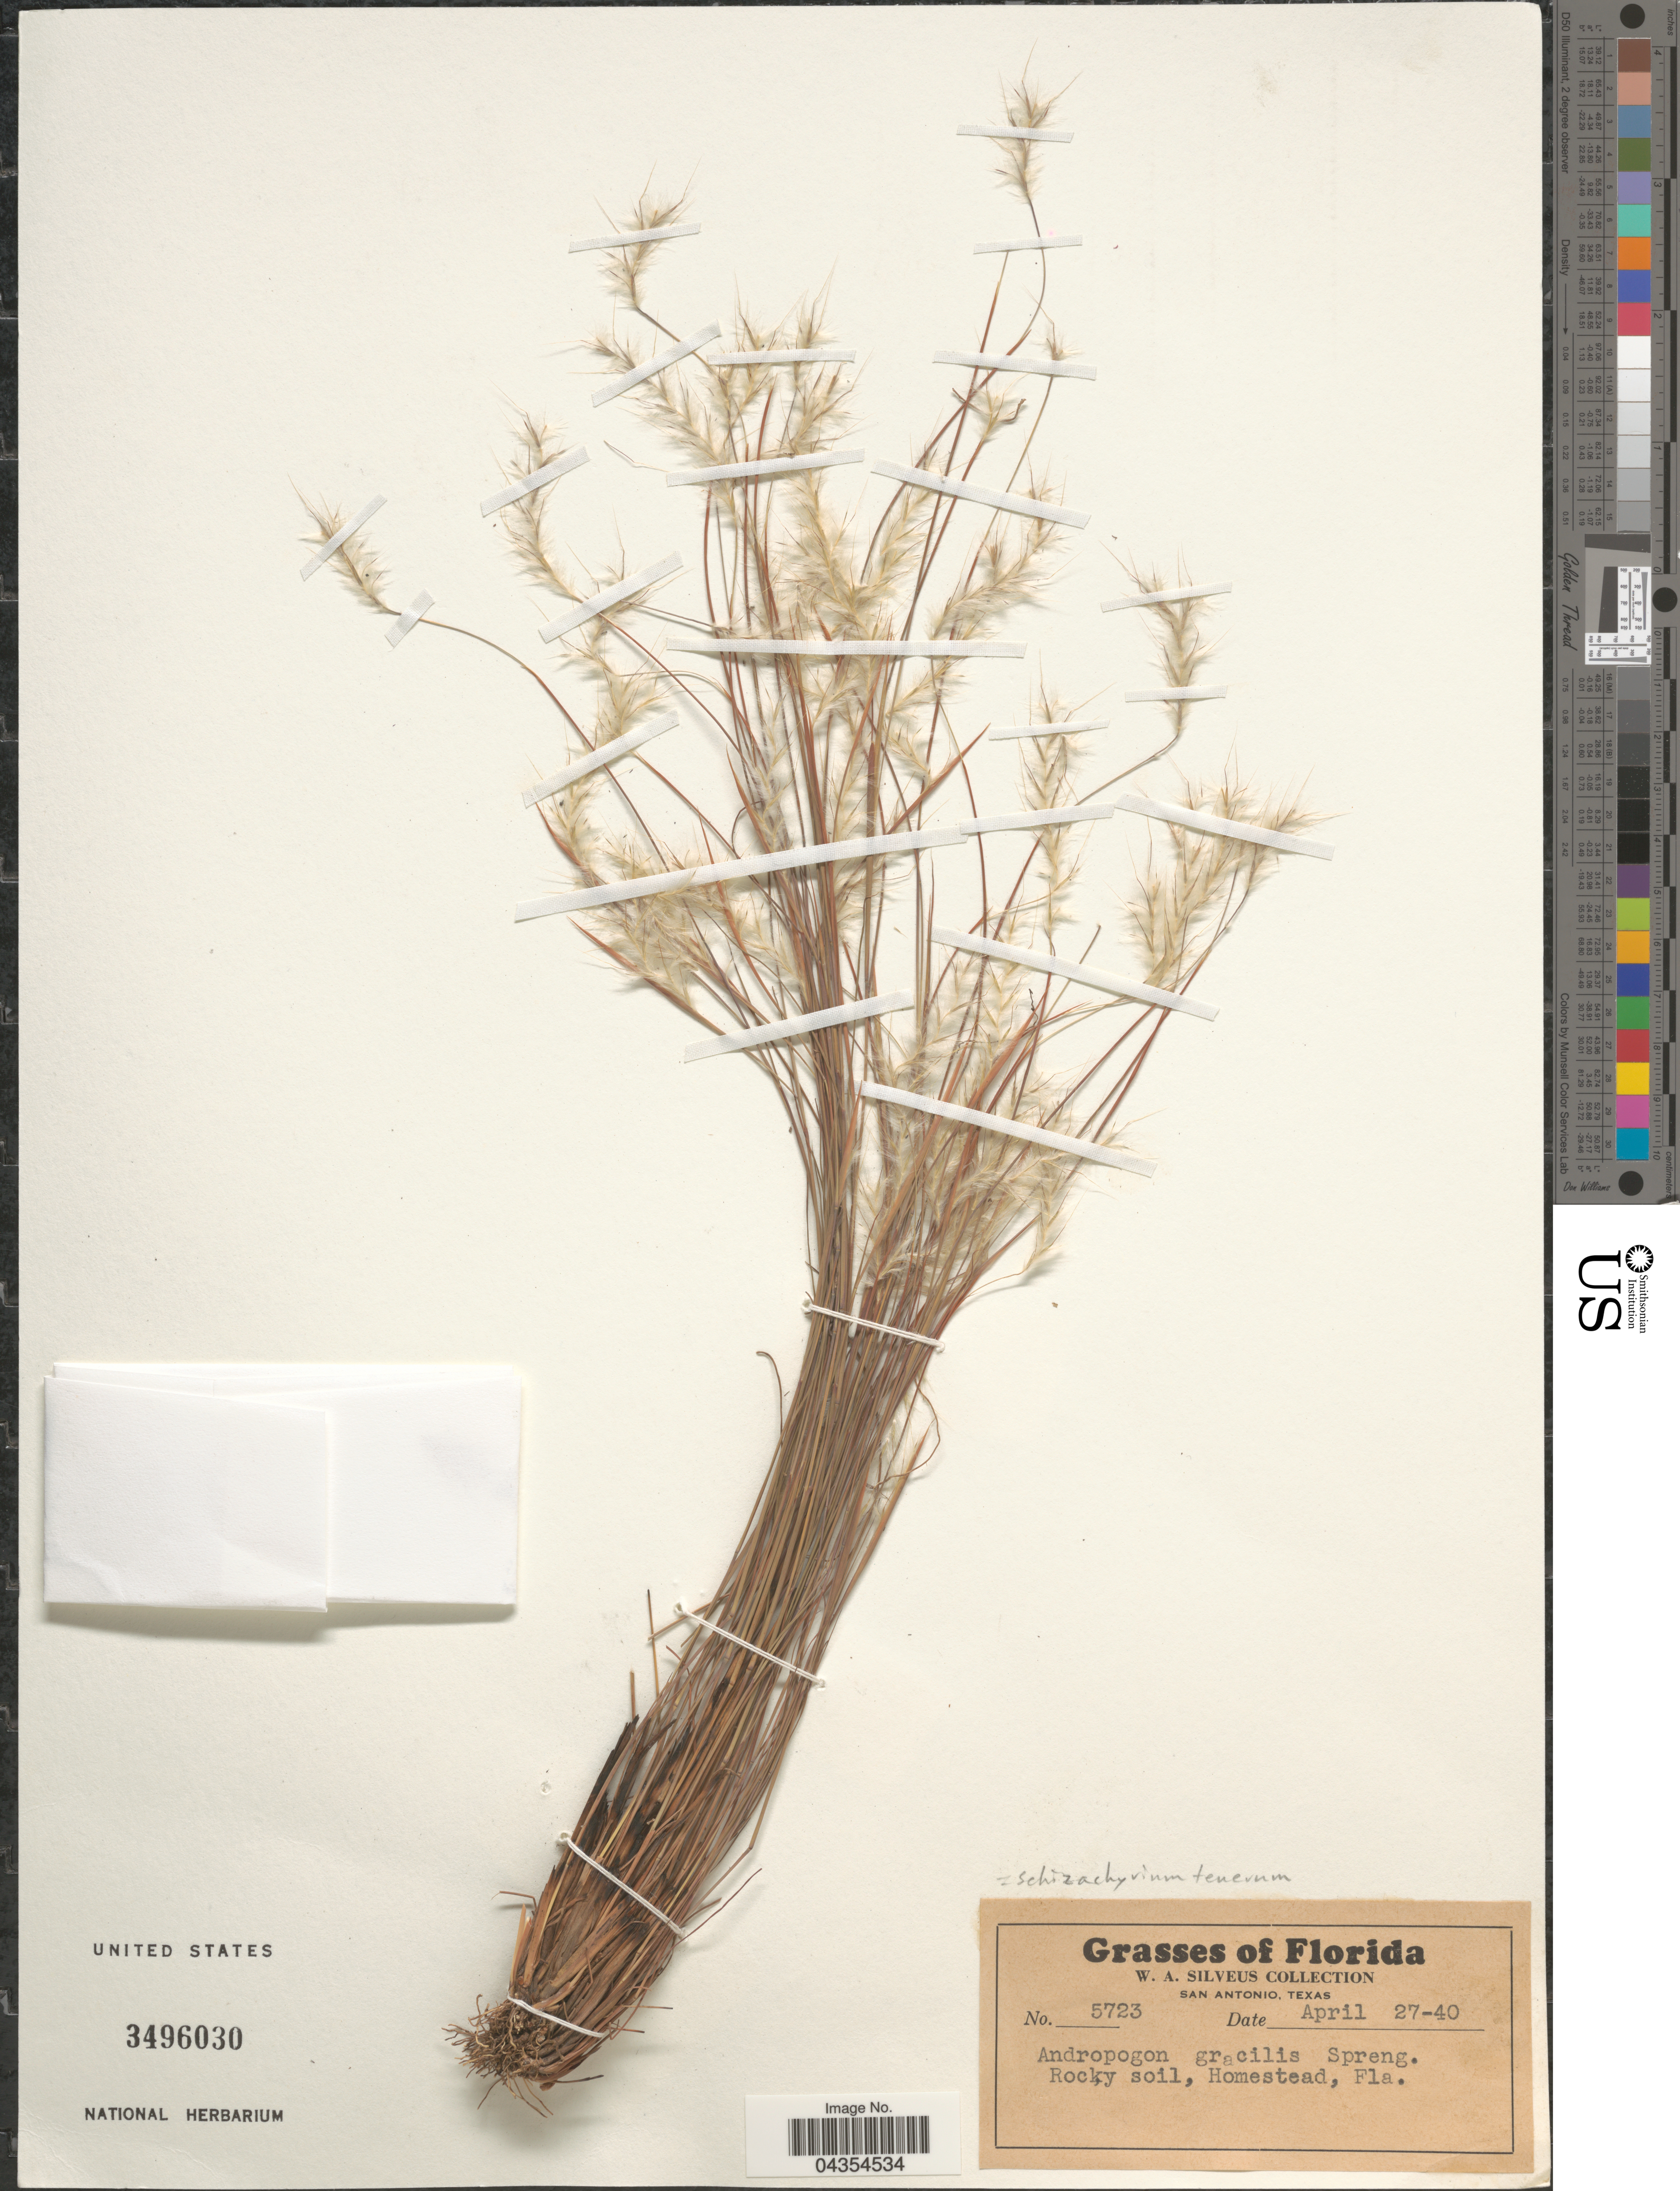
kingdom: Plantae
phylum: Tracheophyta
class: Liliopsida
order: Poales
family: Poaceae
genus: Schizachyrium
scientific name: Schizachyrium gracile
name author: (Spreng.) Nash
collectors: W. Silveus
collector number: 5723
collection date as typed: Transcribed d/m/y: 27/4/40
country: United States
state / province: Florida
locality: Rocky soil, Homestead.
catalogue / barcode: US 3496030